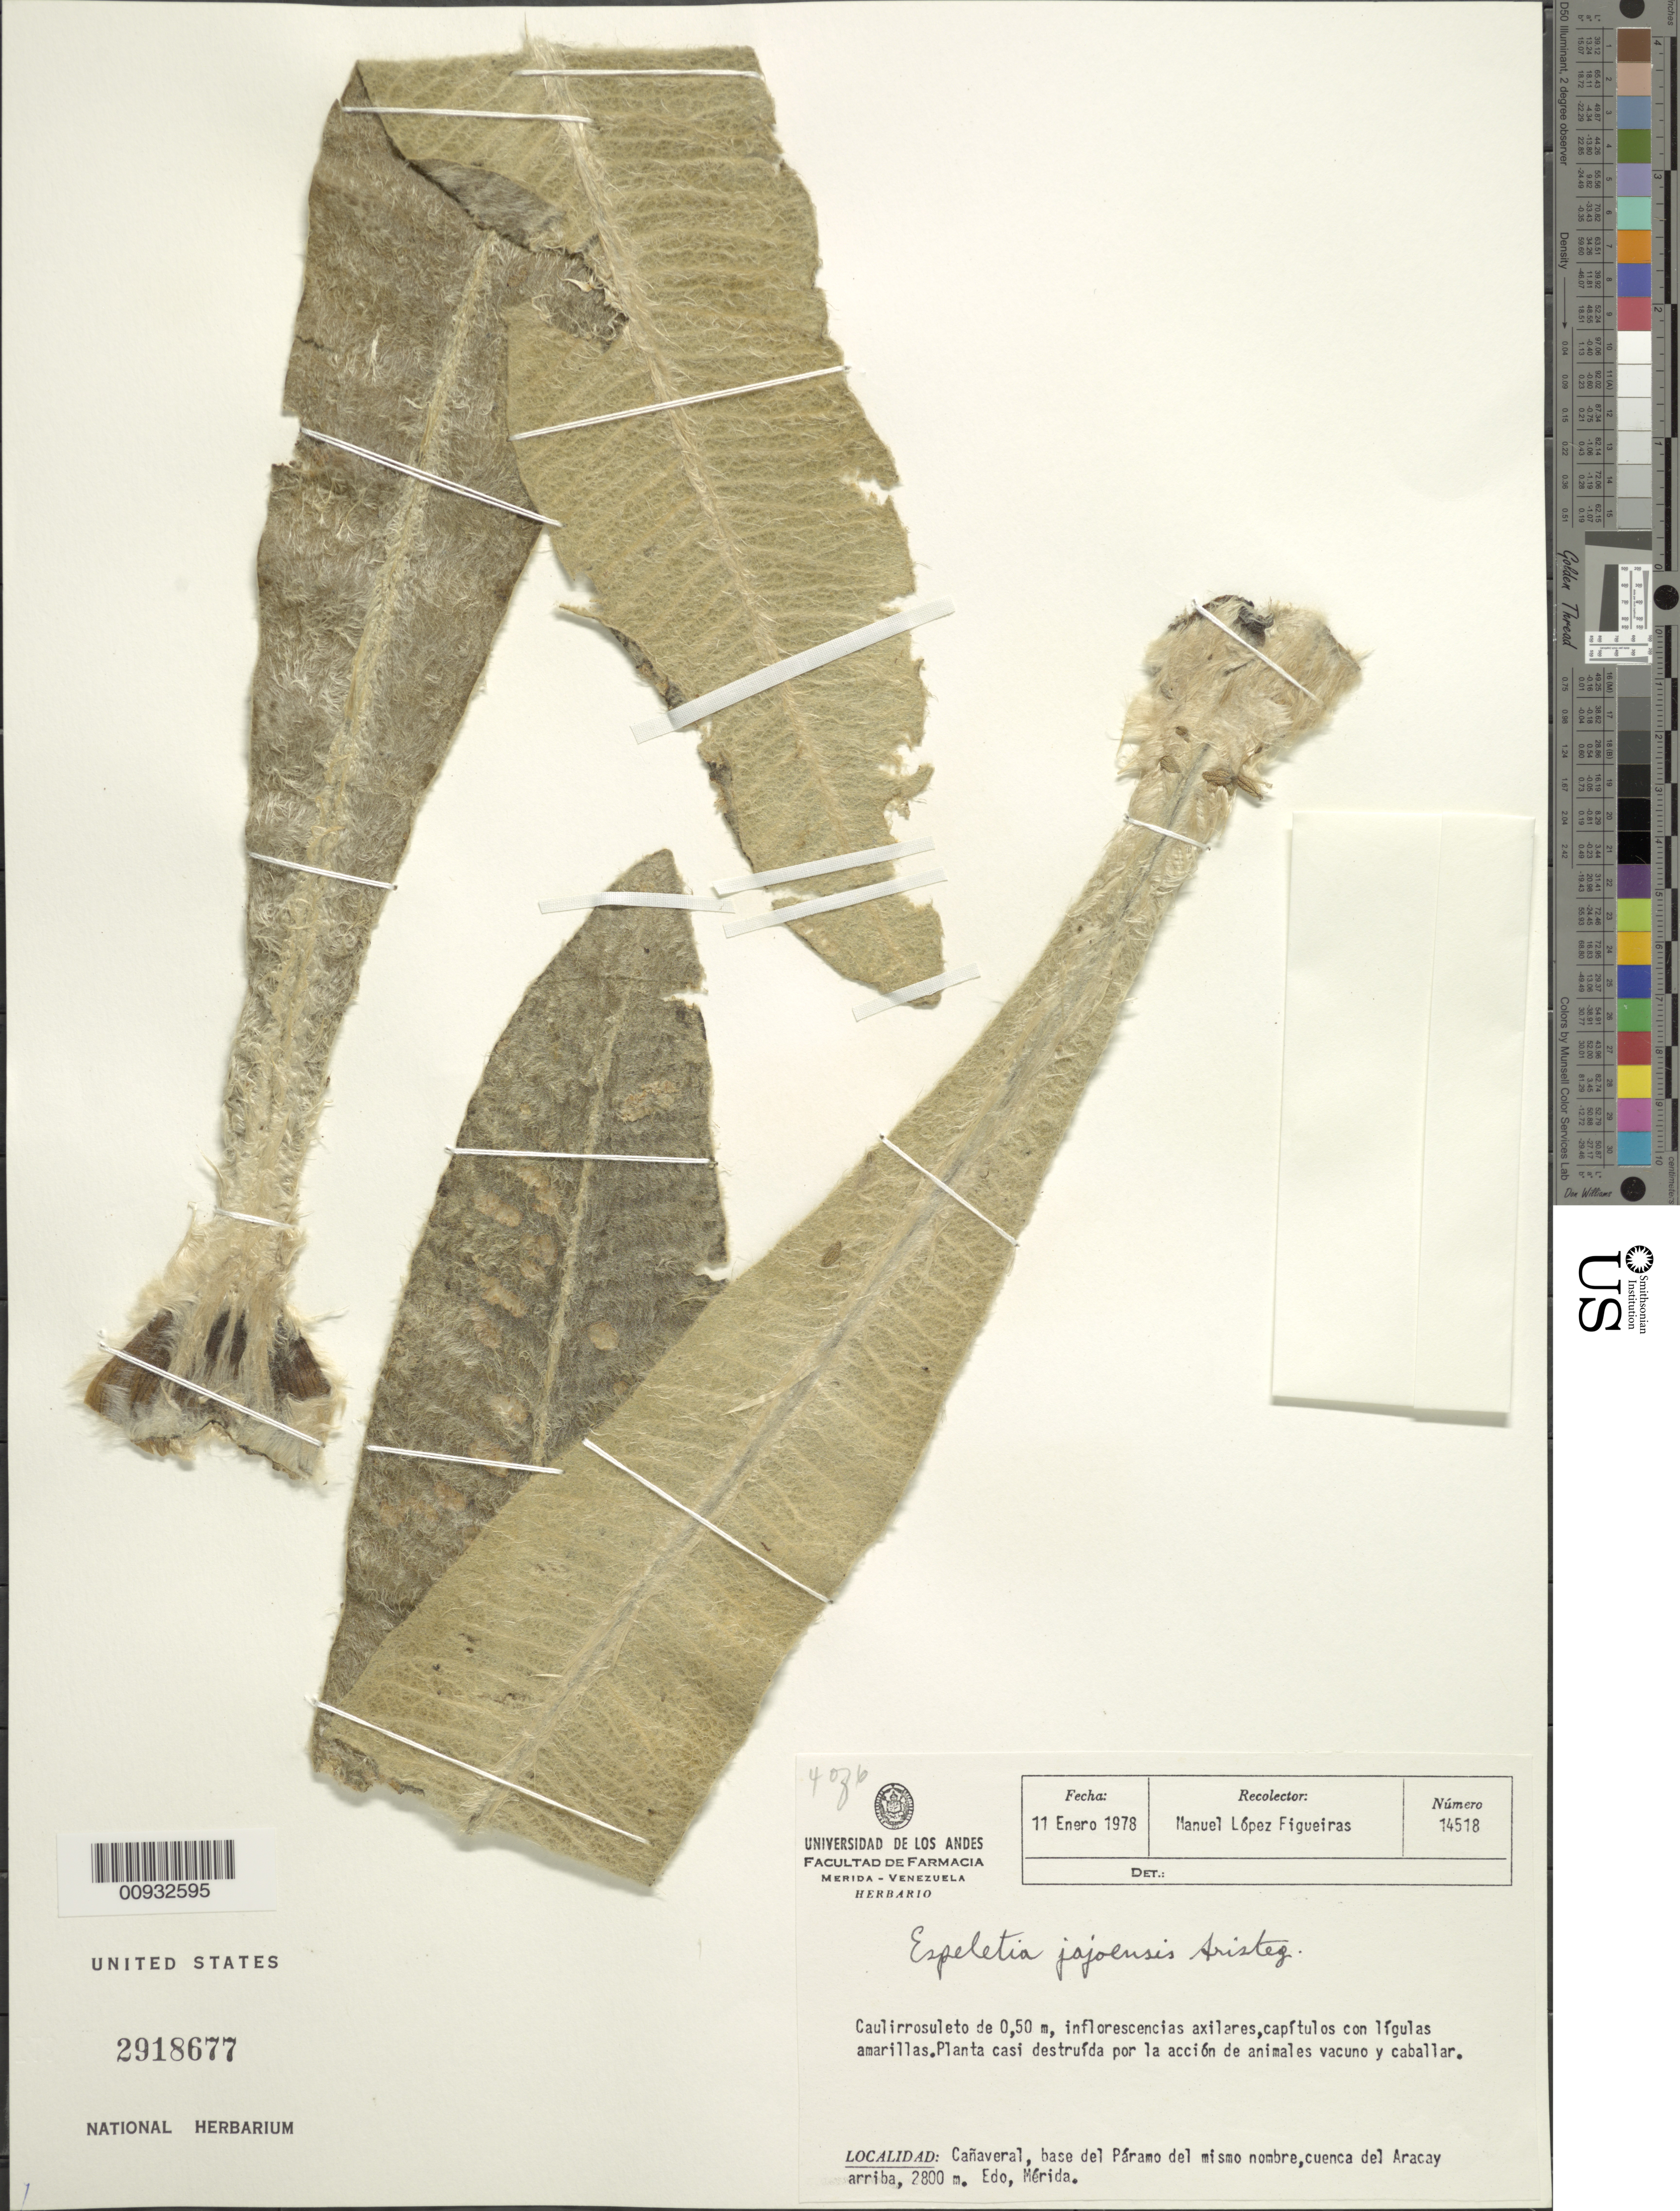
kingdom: Plantae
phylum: Tracheophyta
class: Magnoliopsida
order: Asterales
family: Asteraceae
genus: Espeletia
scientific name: Espeletia jajoensis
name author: Aristeg.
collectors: M. López Figueiras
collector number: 14518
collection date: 1978-01-11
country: Venezuela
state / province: Mérida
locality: Canaveral, base del Paramo del mismo nombre, cuenca del Aracay arriba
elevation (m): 2800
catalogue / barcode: US 2918677